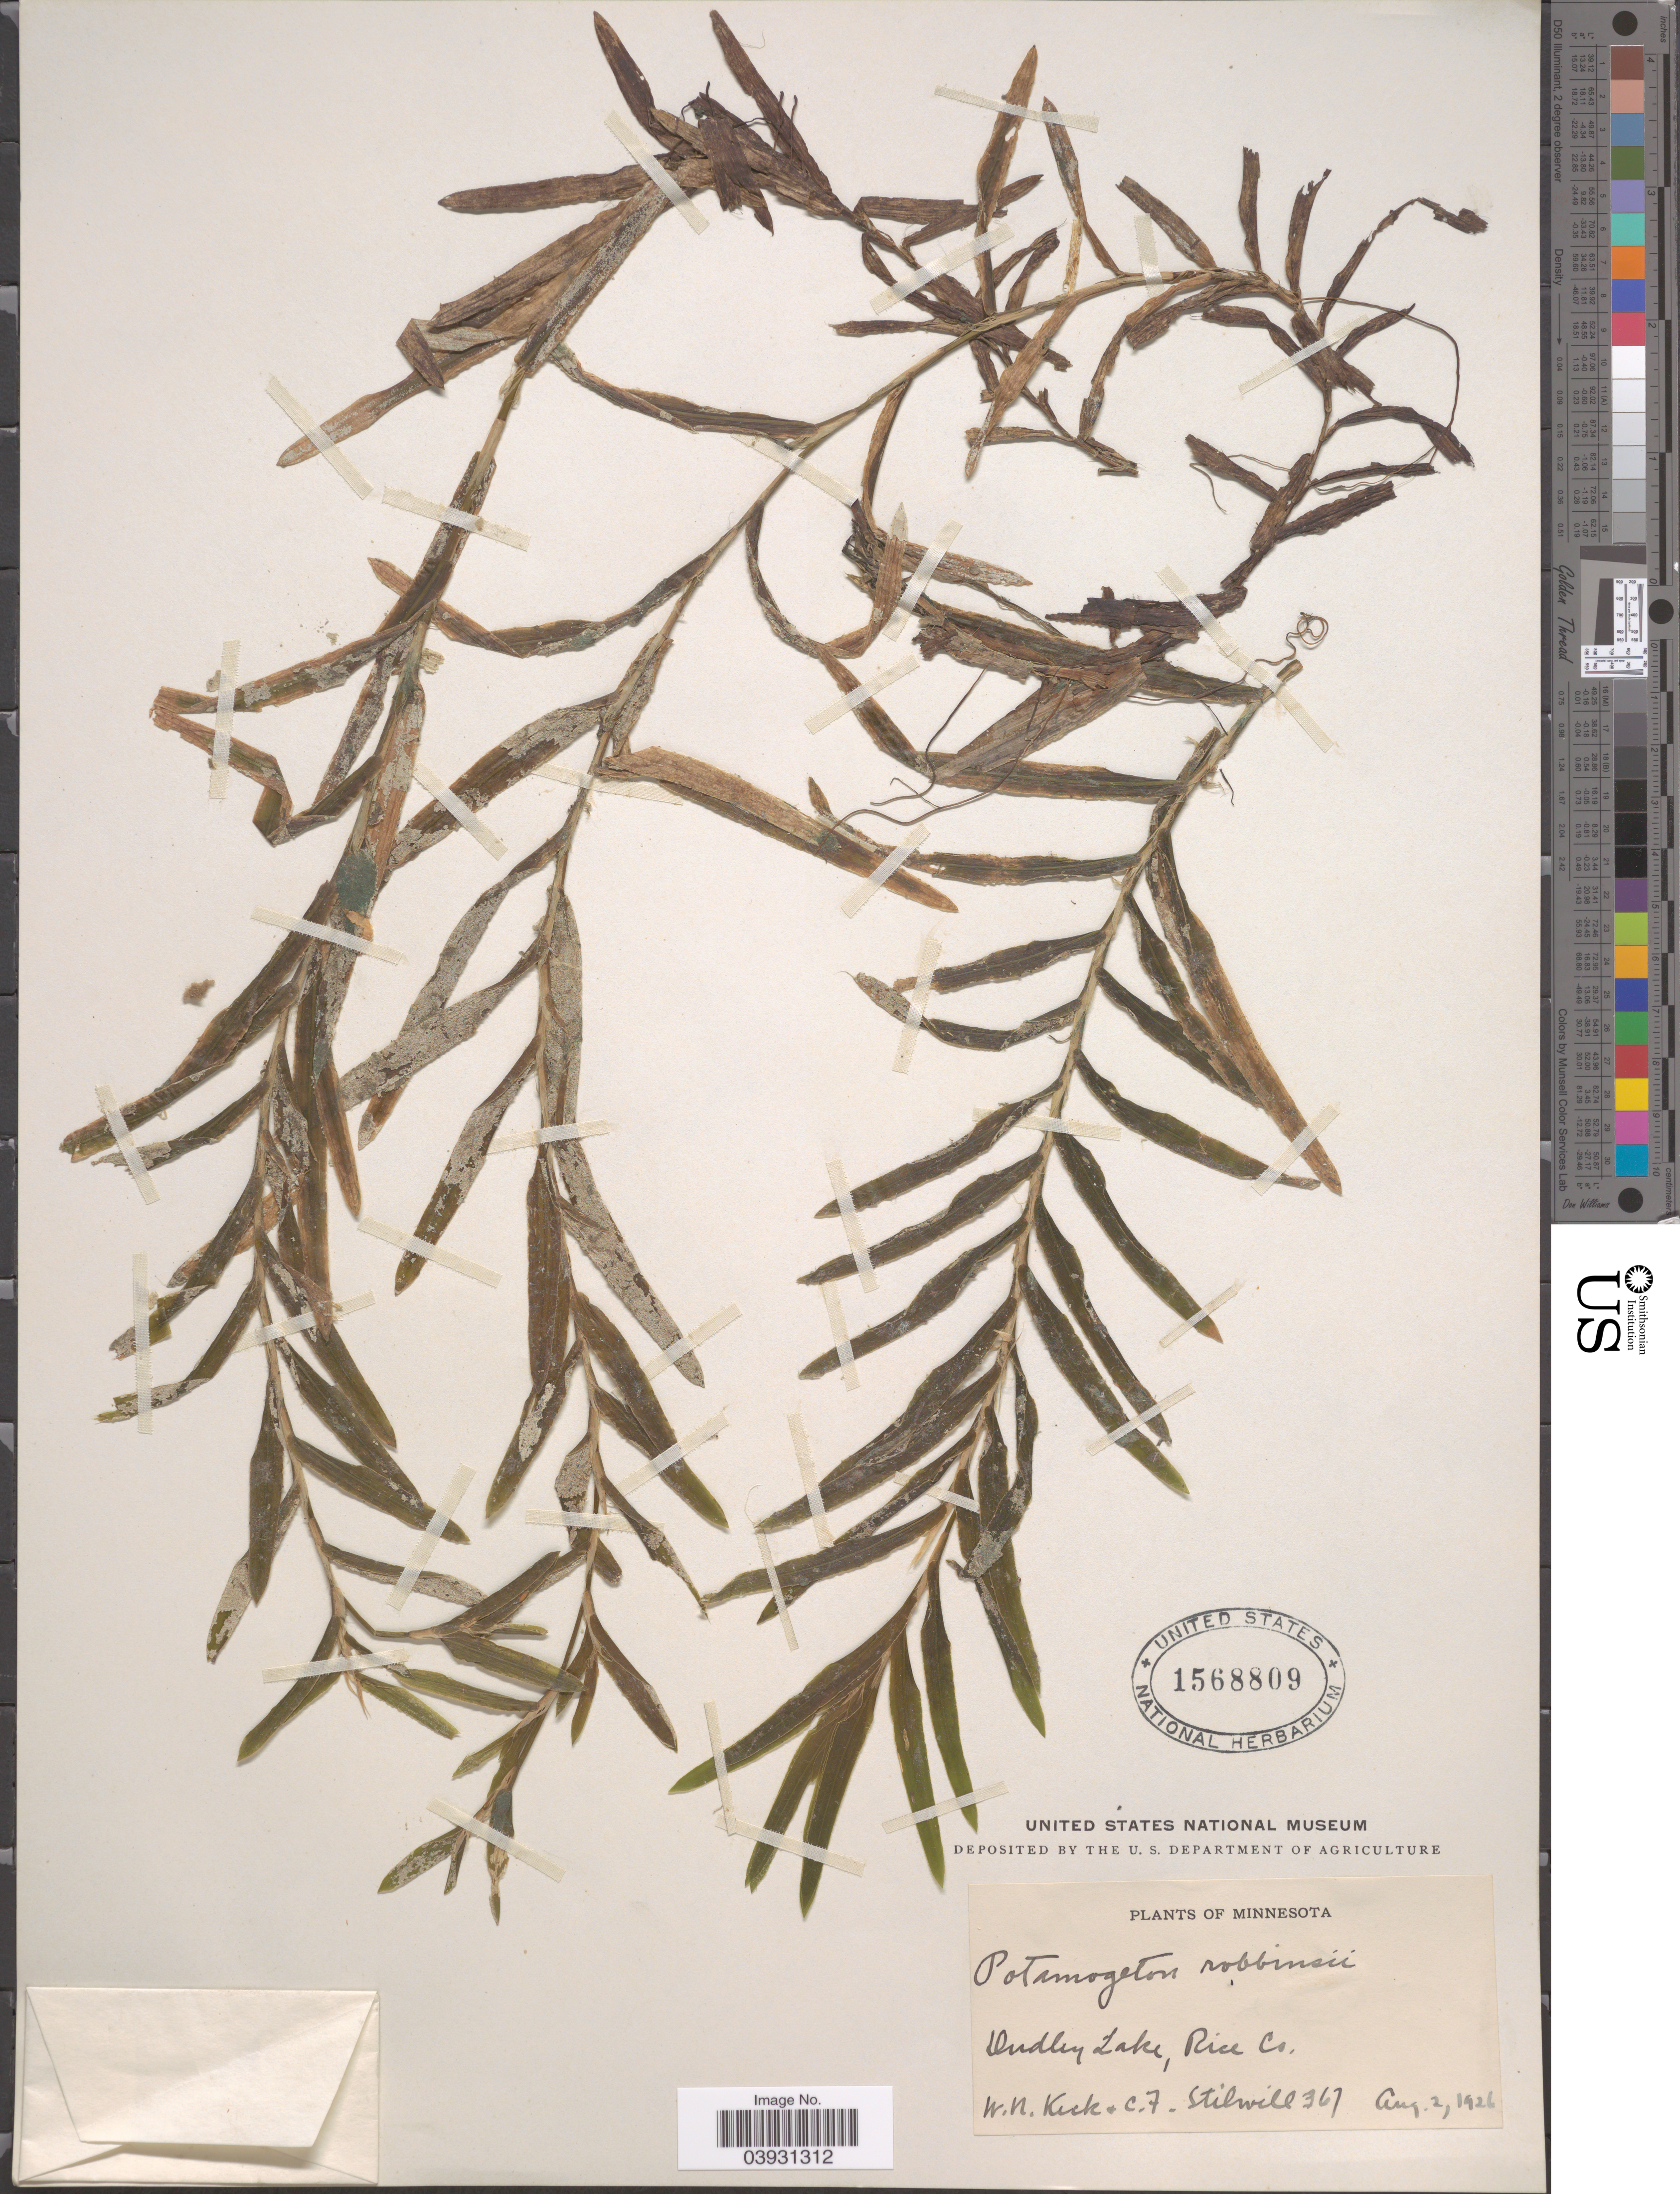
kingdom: Plantae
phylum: Tracheophyta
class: Liliopsida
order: Alismatales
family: Potamogetonaceae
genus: Potamogeton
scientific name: Potamogeton robbinsii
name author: Oakes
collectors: W. Keck & C. Stilwill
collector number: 367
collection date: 1926-08-02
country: United States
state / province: Minnesota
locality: Dudley Lake, Rice Co.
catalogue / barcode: US 1568809